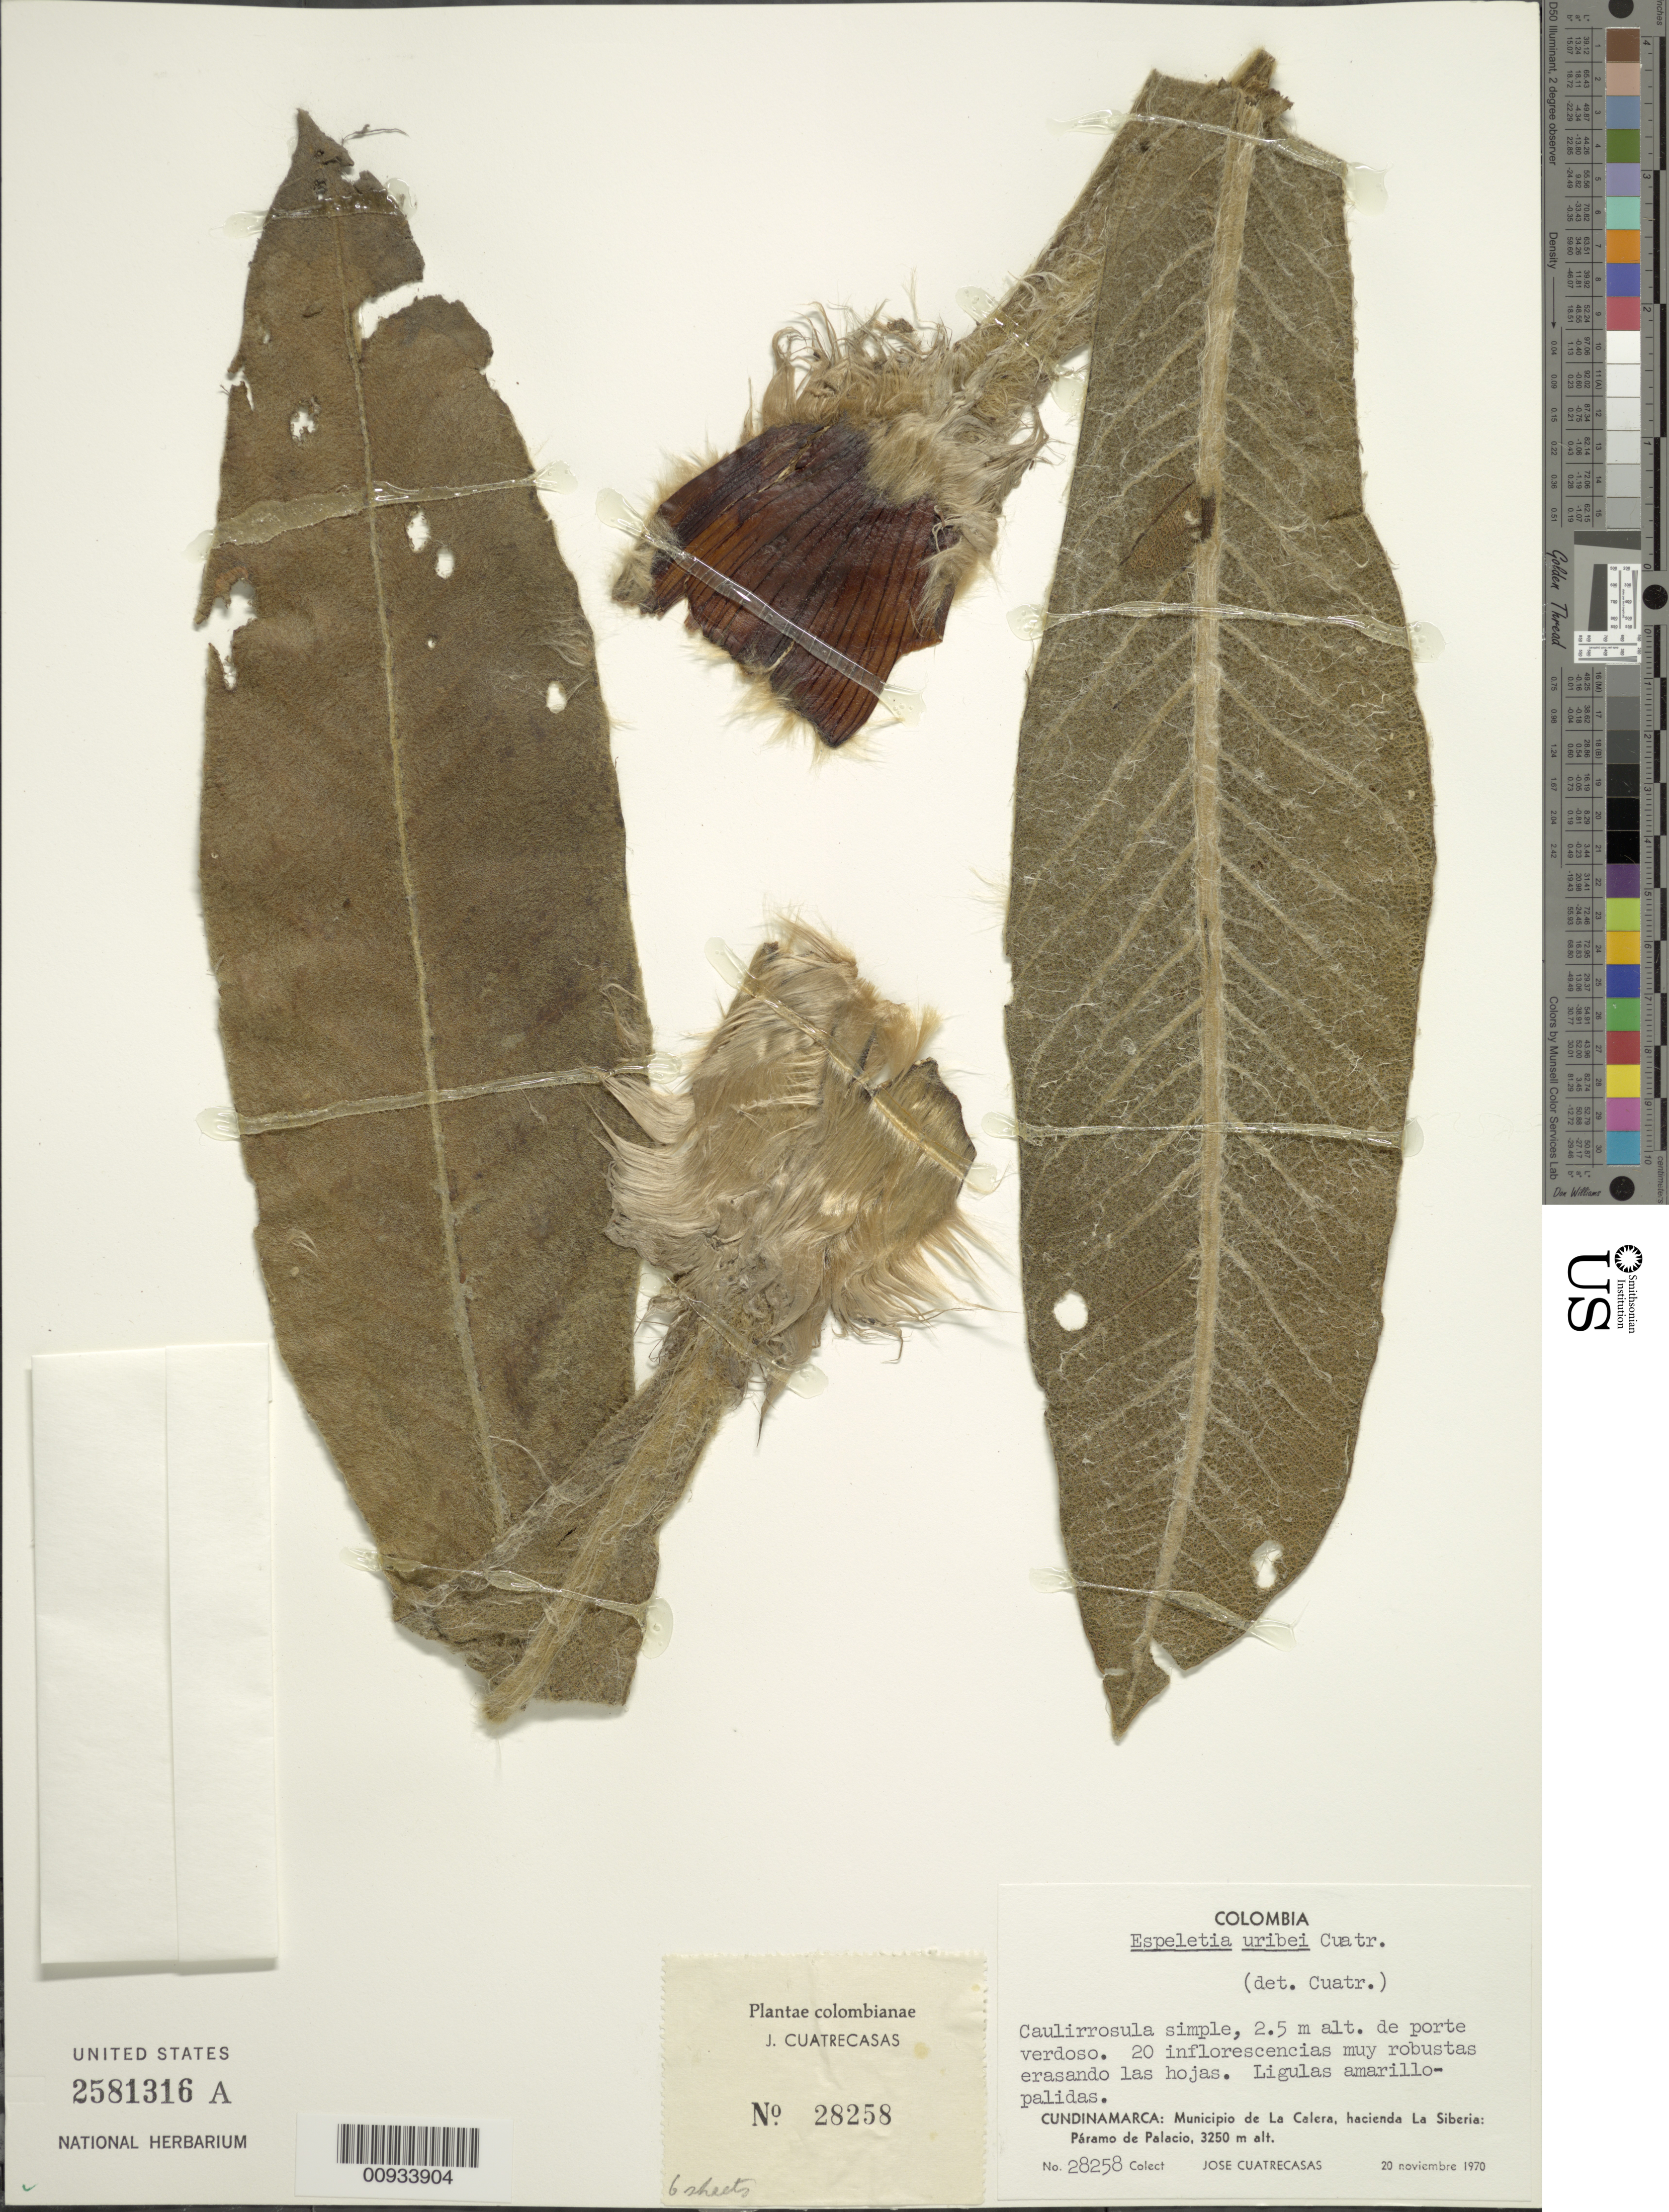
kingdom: Plantae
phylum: Tracheophyta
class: Magnoliopsida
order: Asterales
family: Asteraceae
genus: Espeletia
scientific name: Espeletia uribei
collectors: J. Cuatrecasas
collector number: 28258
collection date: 1970-11-20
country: Colombia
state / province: Cundinamarca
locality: Municipio de La Calera, hacienda La Siberia, Paramo de Palacio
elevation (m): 3250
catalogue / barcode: US 2581316A